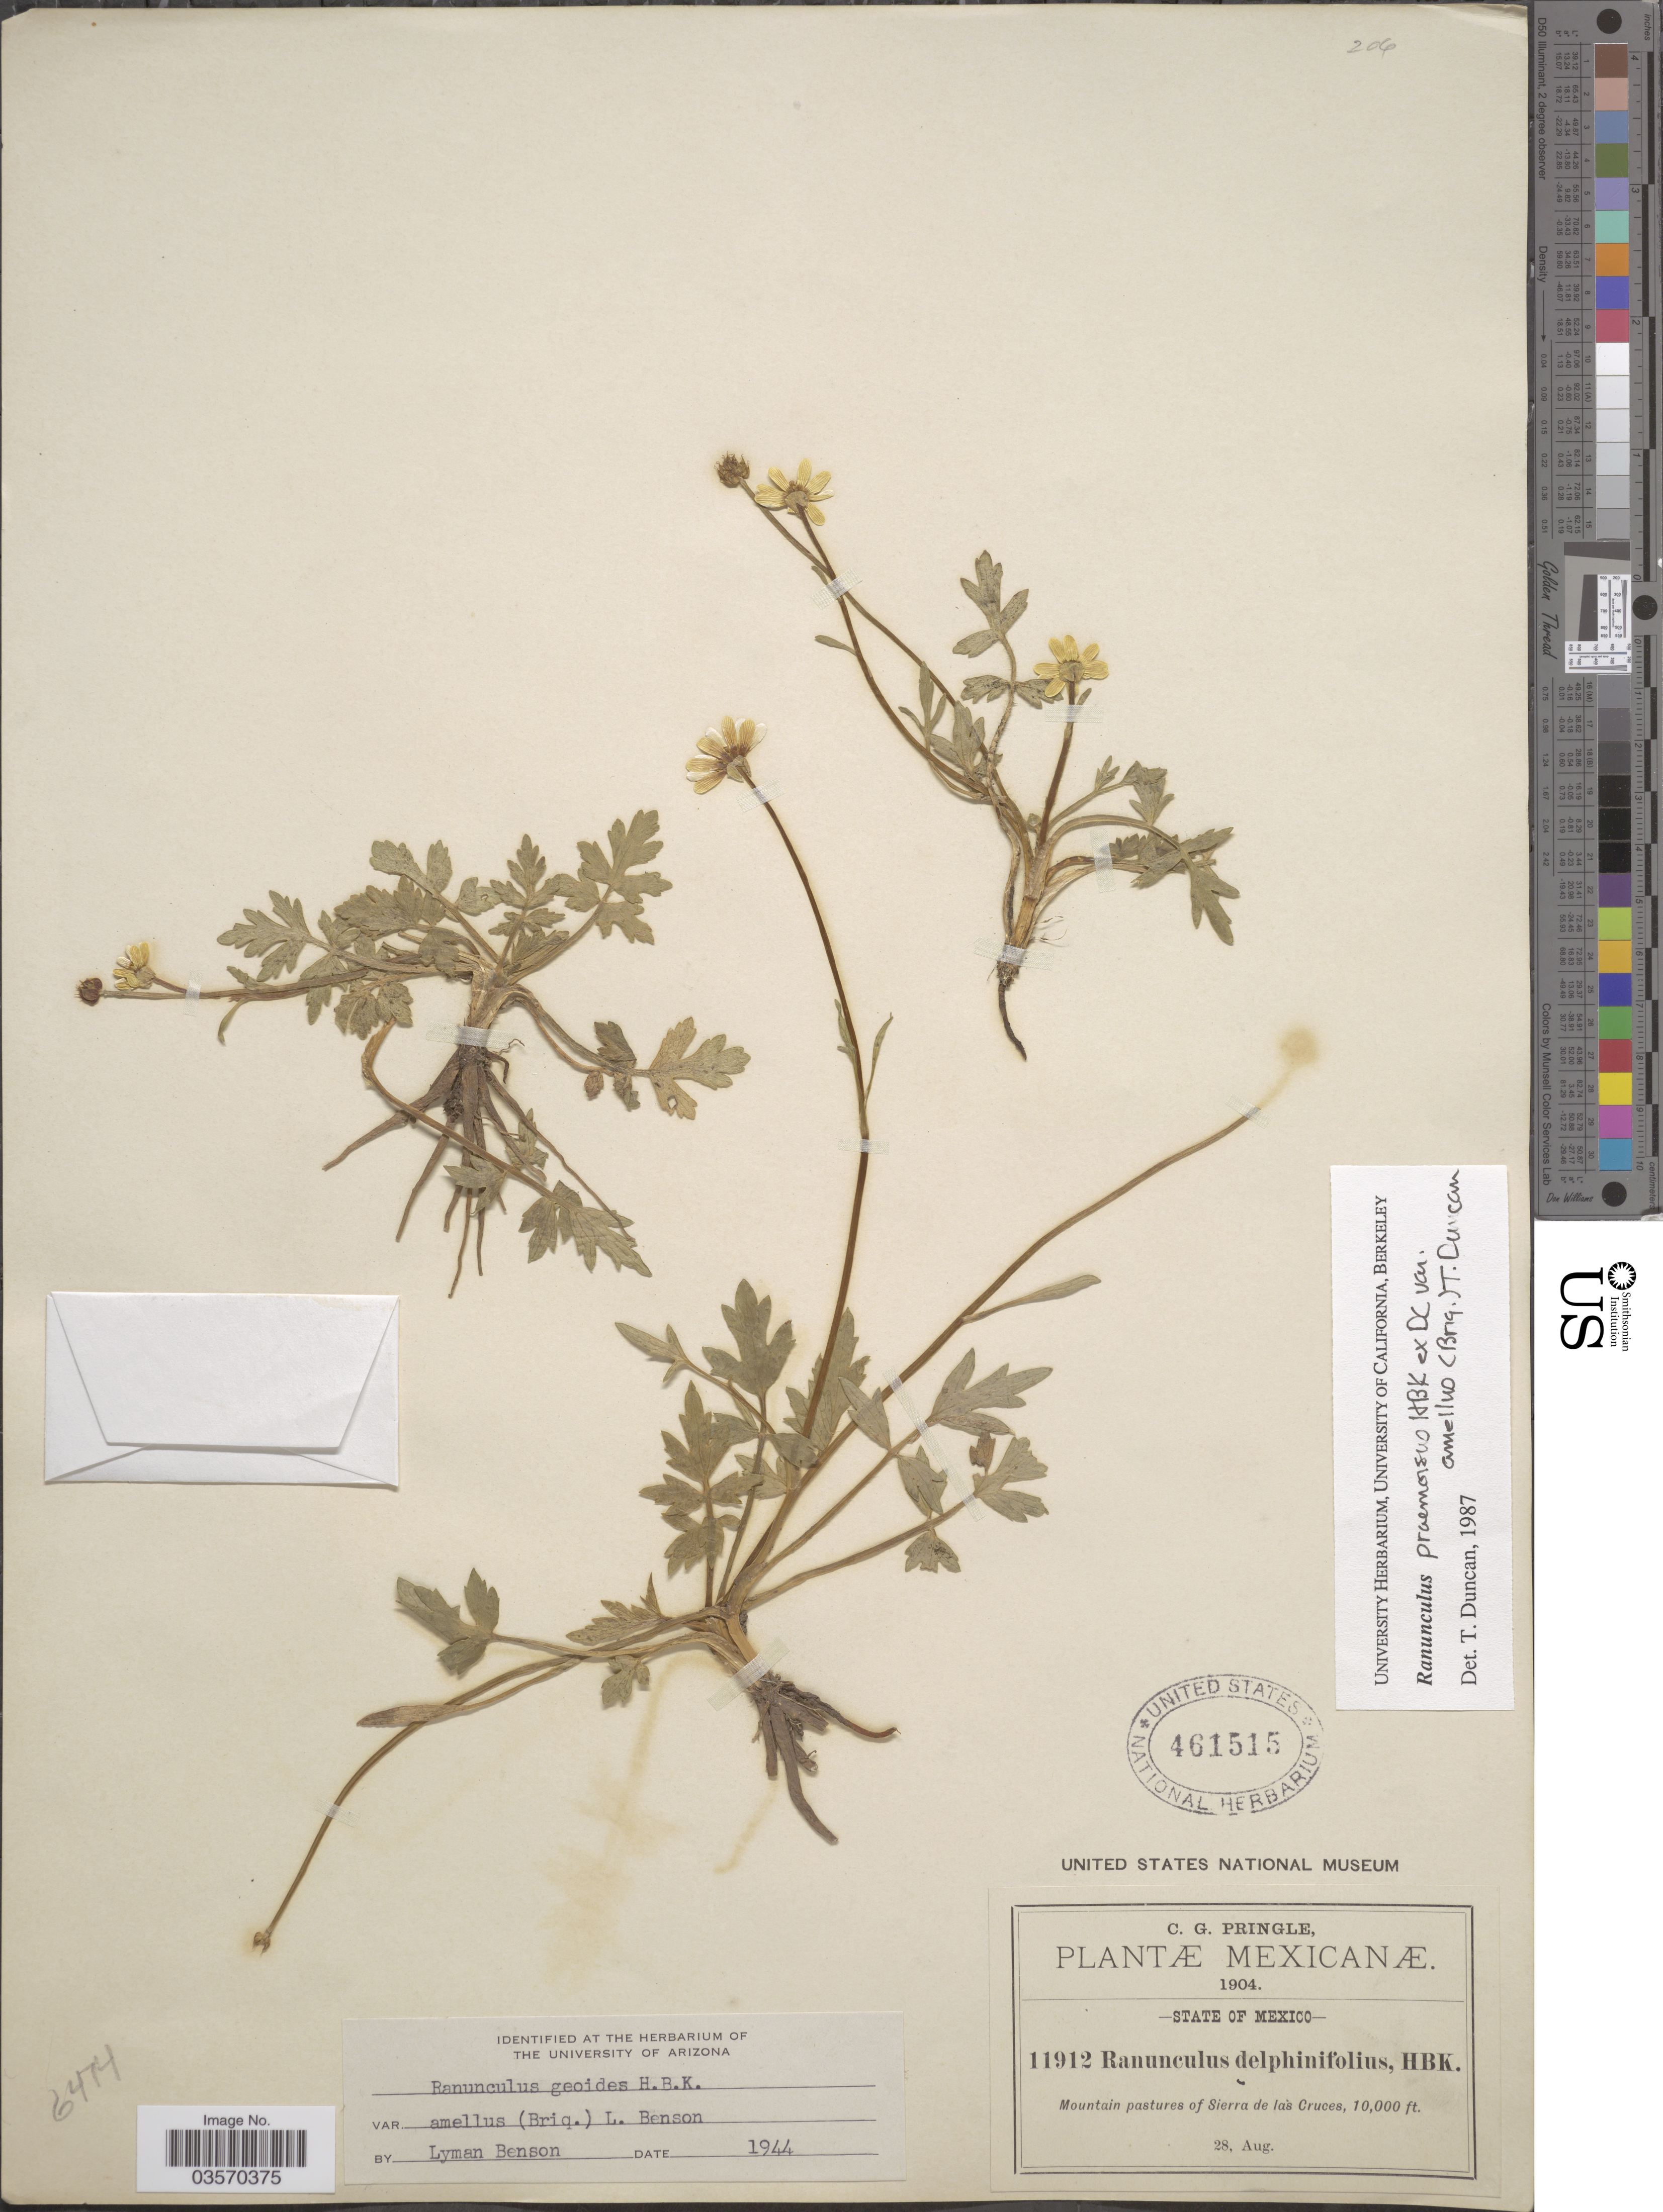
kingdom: Plantae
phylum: Tracheophyta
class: Magnoliopsida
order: Ranunculales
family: Ranunculaceae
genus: Ranunculus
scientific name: Ranunculus praemorsus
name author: Kunth ex DC.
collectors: C. G. Pringle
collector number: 11912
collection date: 1904-08-28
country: Mexico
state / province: México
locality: Mountain pastures of Sierra de las Cruces.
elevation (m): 3048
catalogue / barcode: US 461515